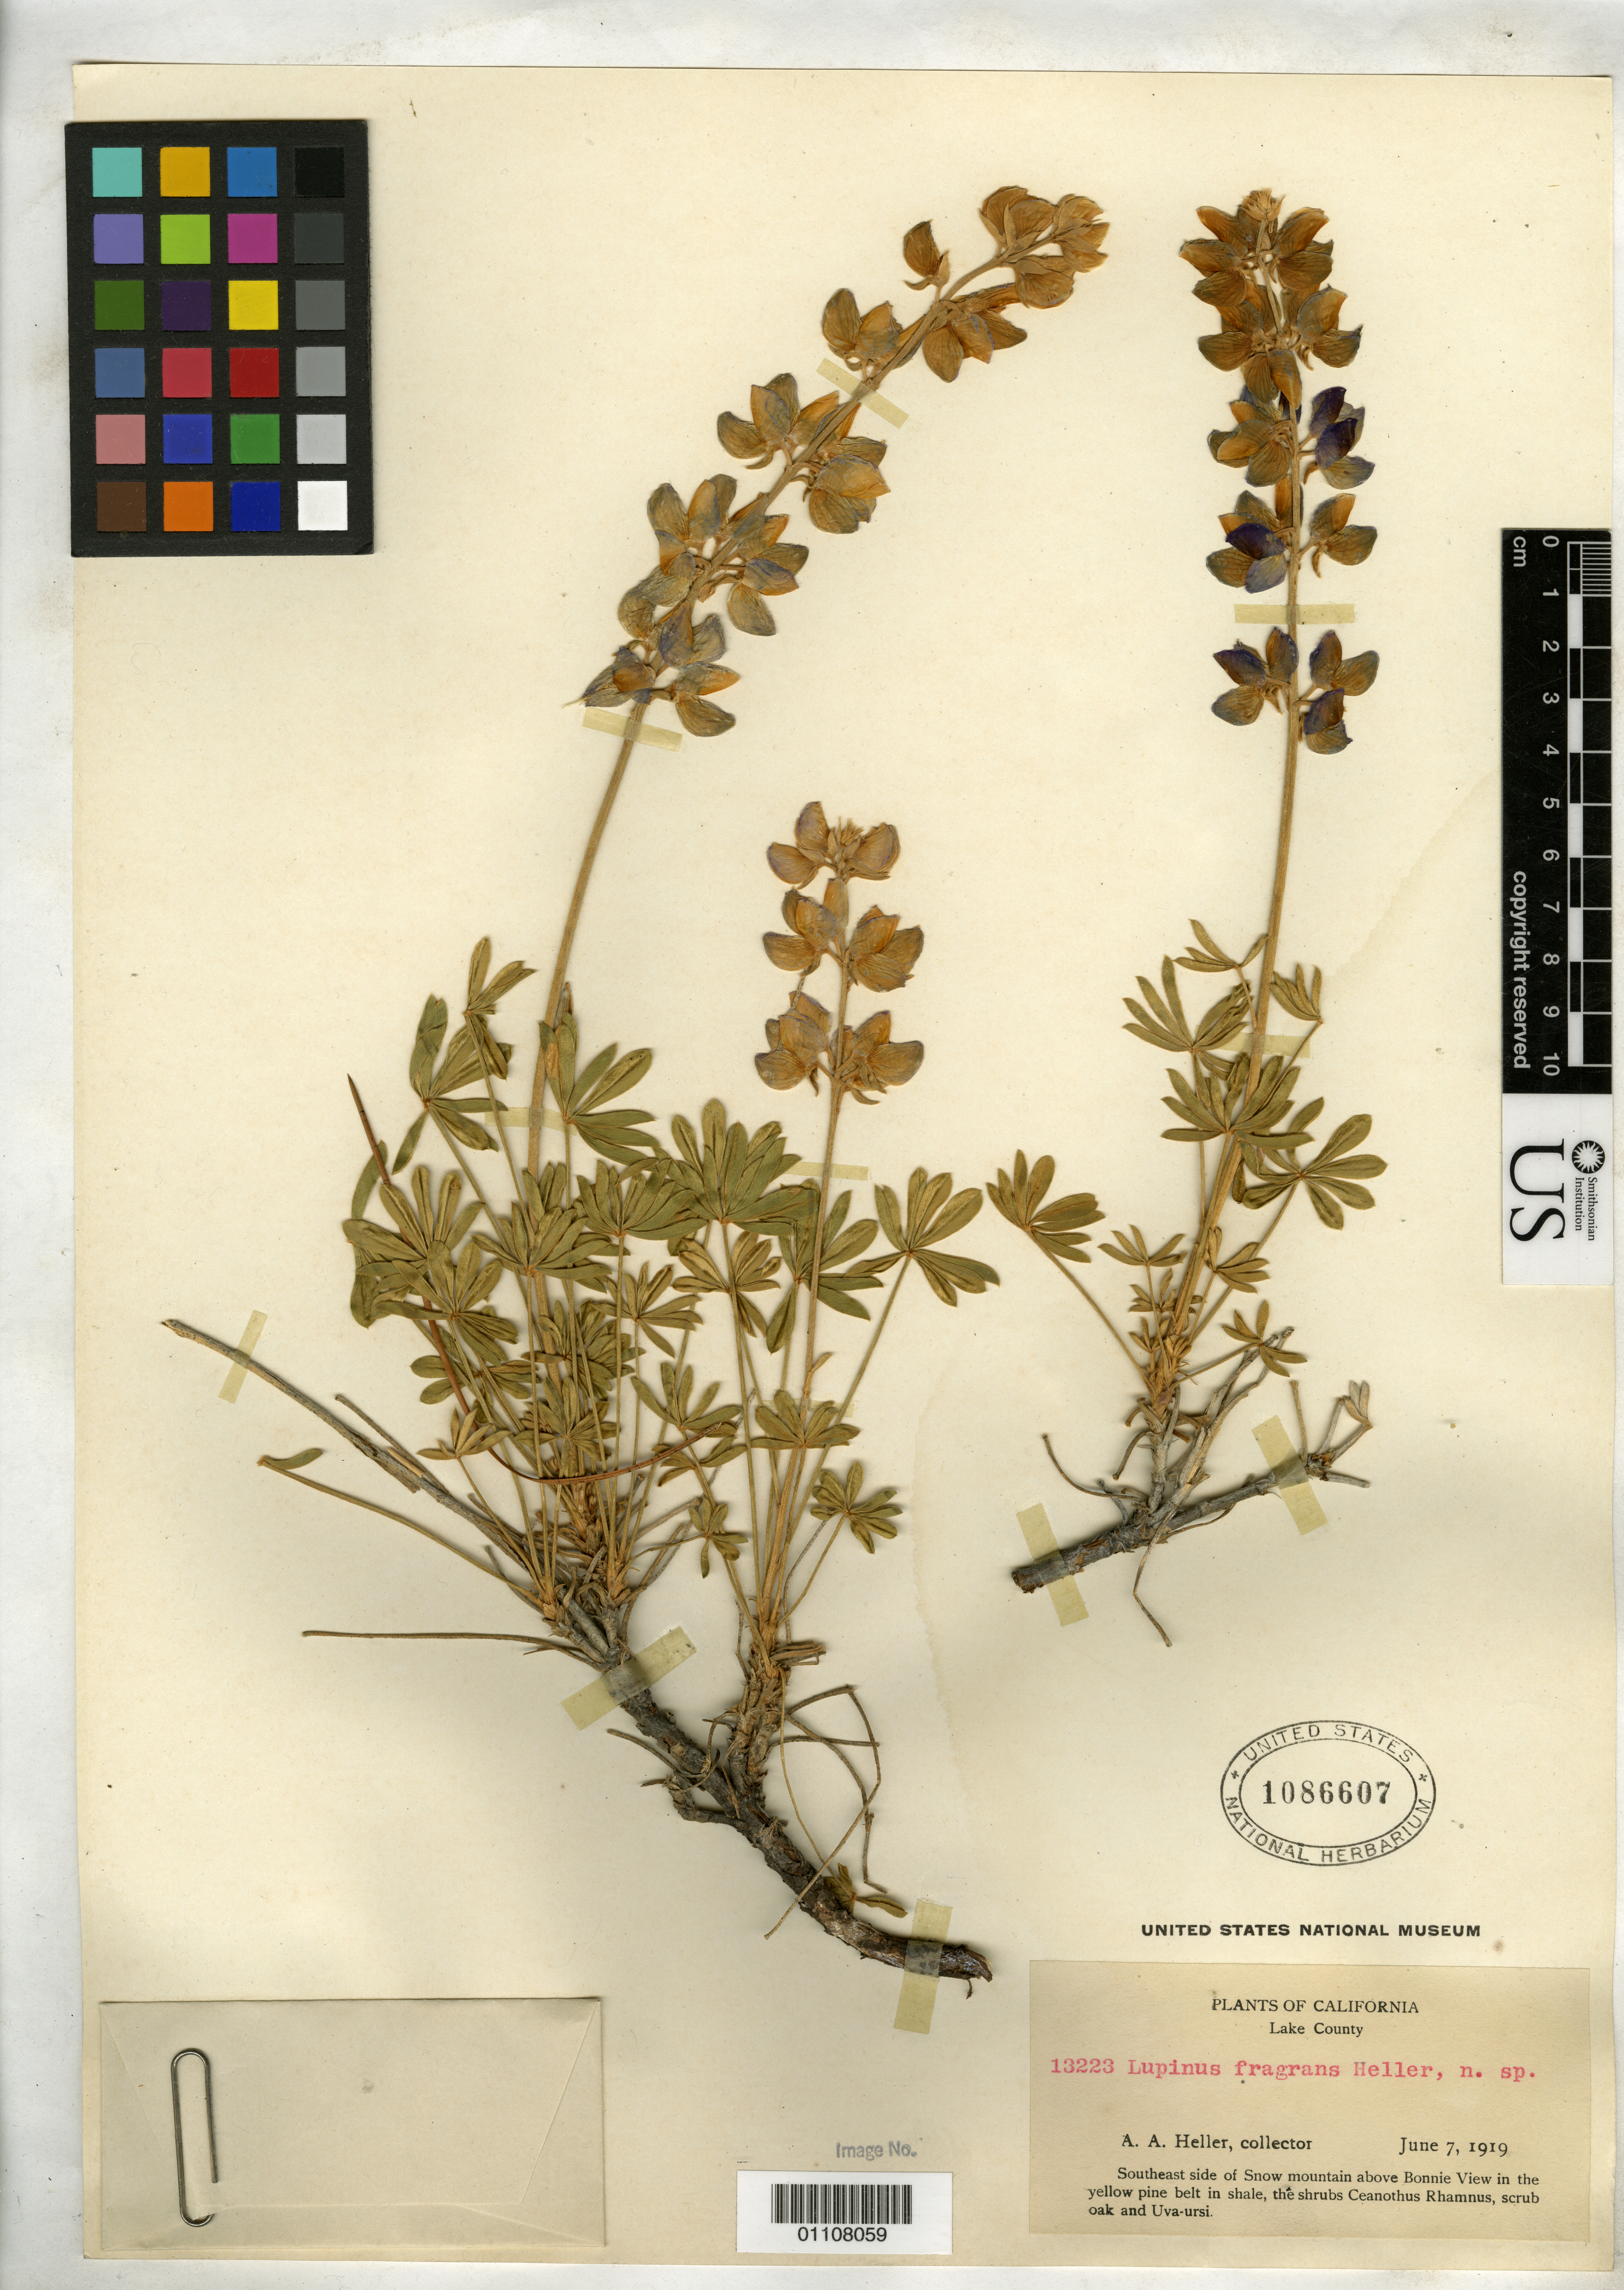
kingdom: Plantae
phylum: Tracheophyta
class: Magnoliopsida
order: Fabales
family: Fabaceae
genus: Lupinus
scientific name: Lupinus fragrans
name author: A. Heller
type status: Isotype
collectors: A. A. Heller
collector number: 13223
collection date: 1919-06-07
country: United States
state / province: California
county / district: Lake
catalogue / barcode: US 1086607